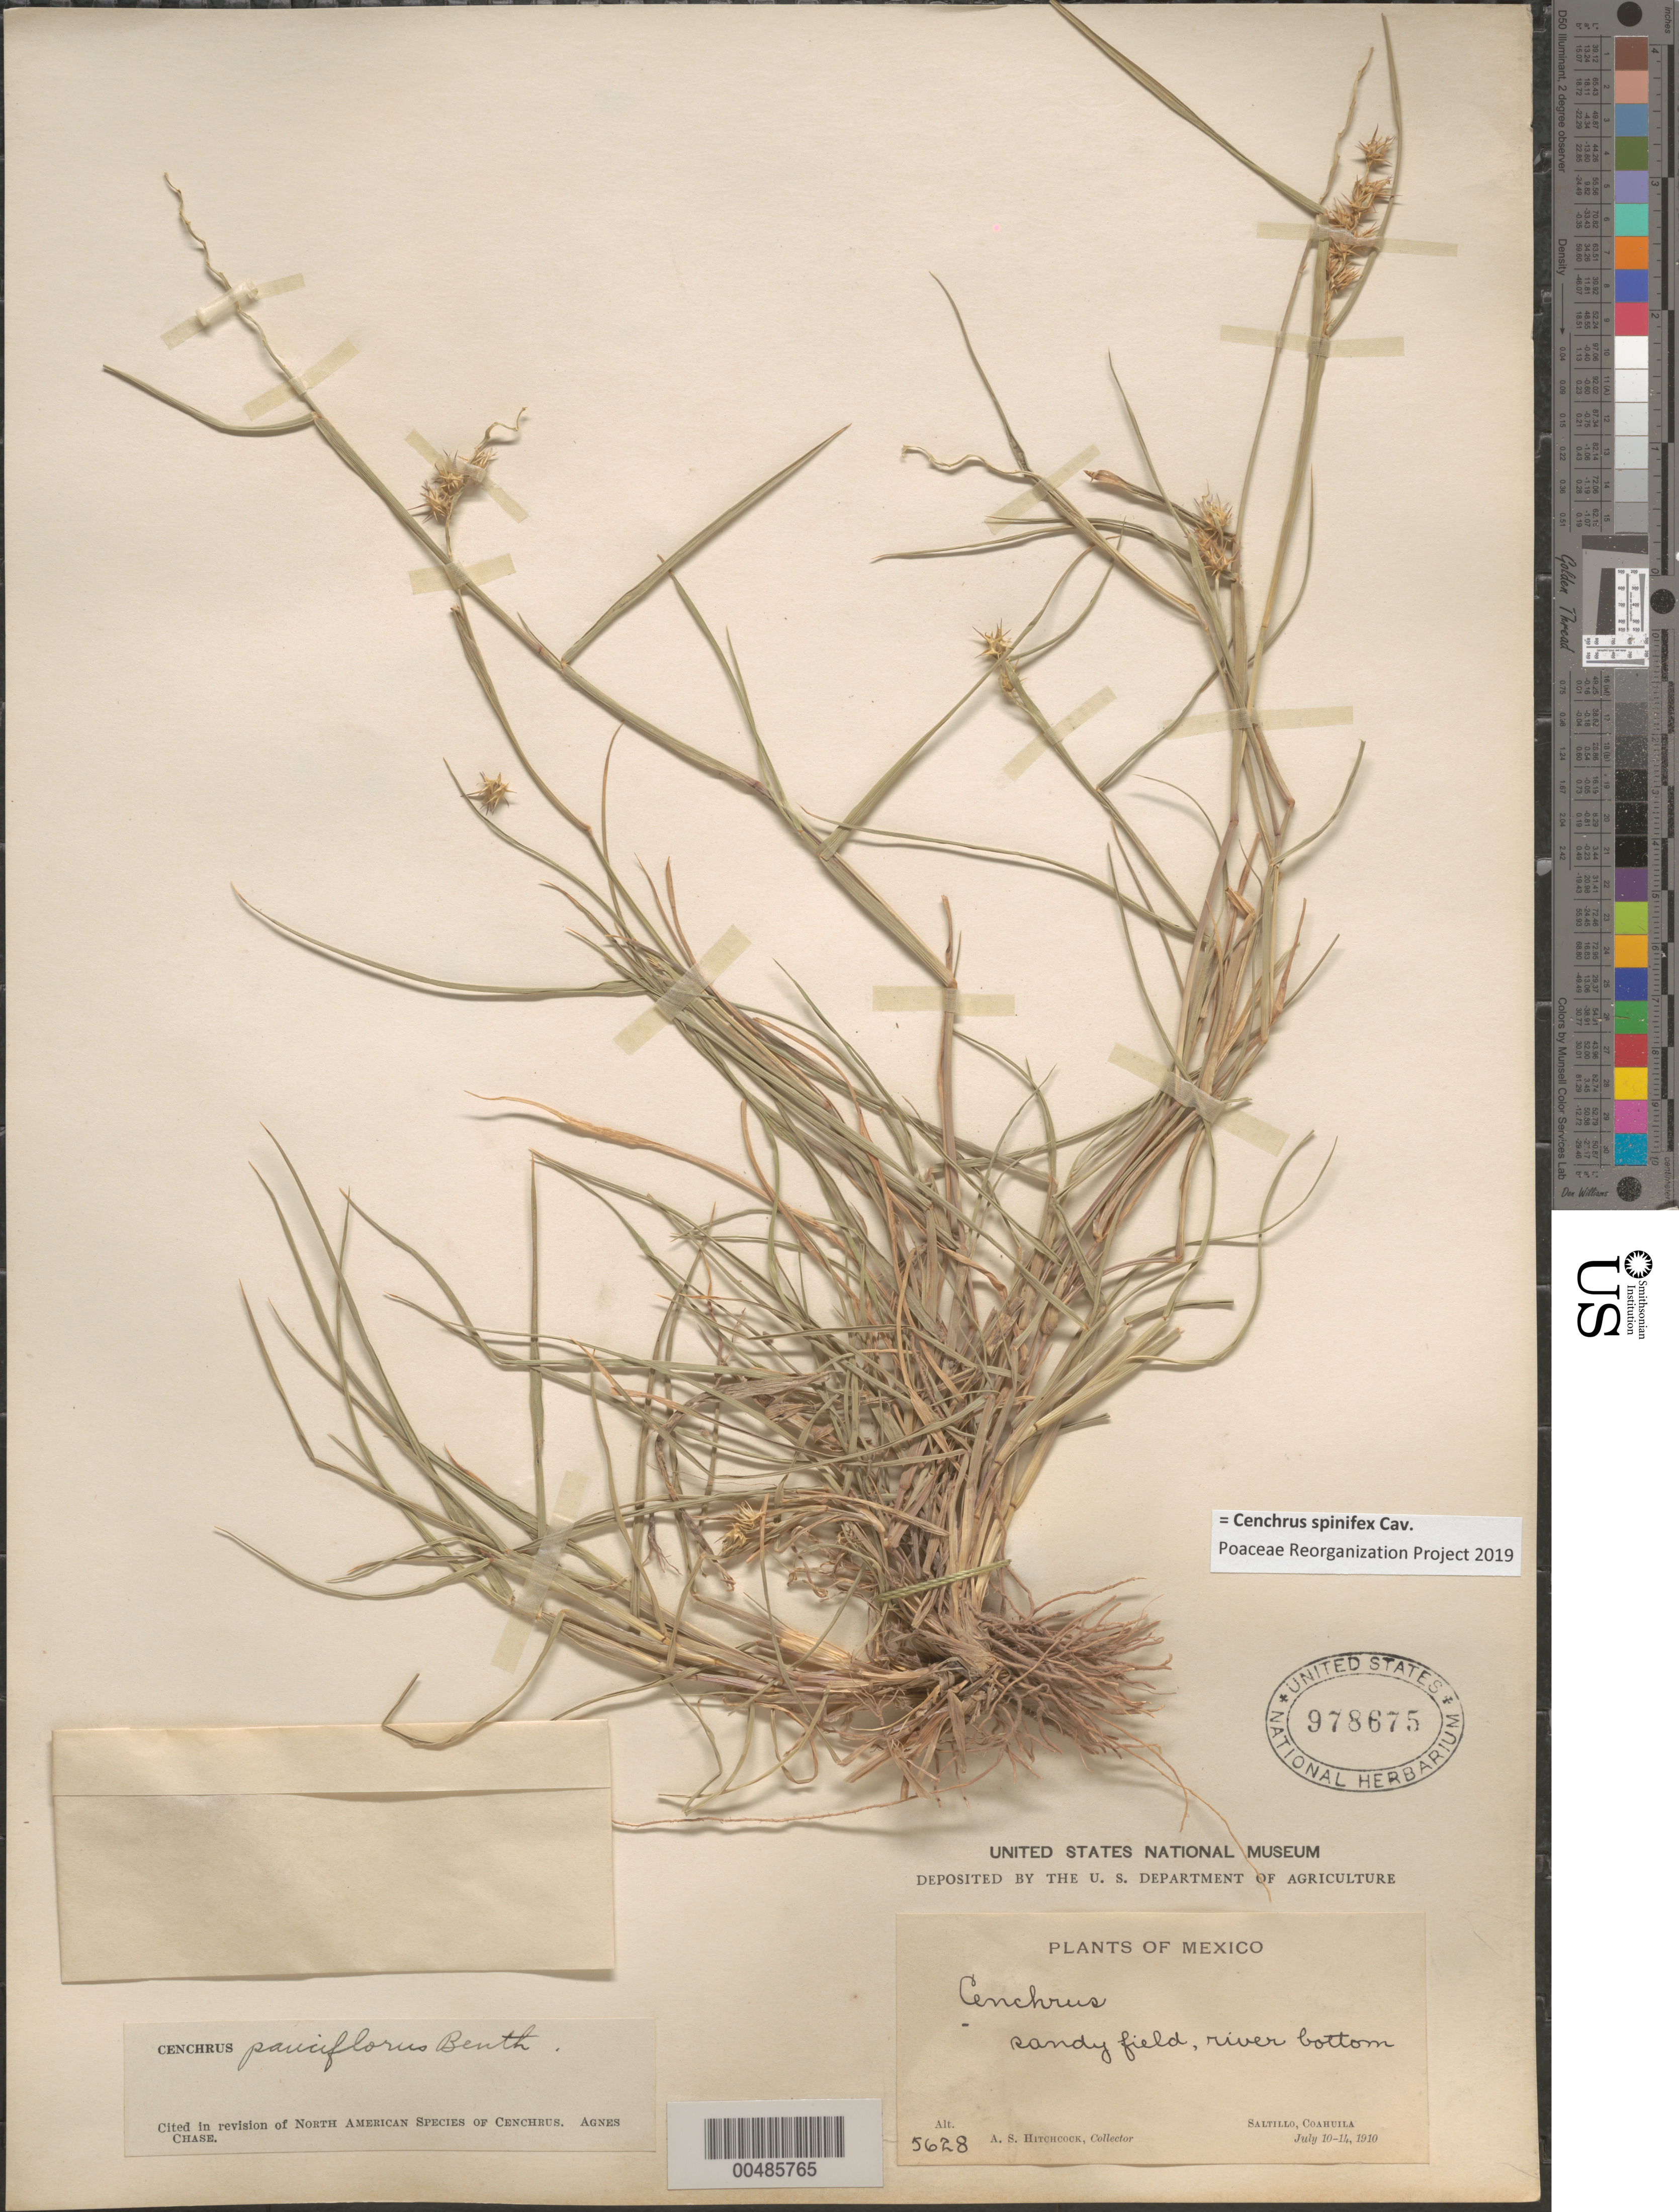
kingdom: Plantae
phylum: Tracheophyta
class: Liliopsida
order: Poales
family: Poaceae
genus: Cenchrus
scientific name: Cenchrus spinifex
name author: Cav.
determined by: Poaceae Reorganization Project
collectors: A. S. Hitchcock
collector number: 5628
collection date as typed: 10 Jul 1910 to 14 Jul 1910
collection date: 1910-07-10/1910-07-14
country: Mexico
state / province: Coahuila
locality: Saltillo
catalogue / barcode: US 978675